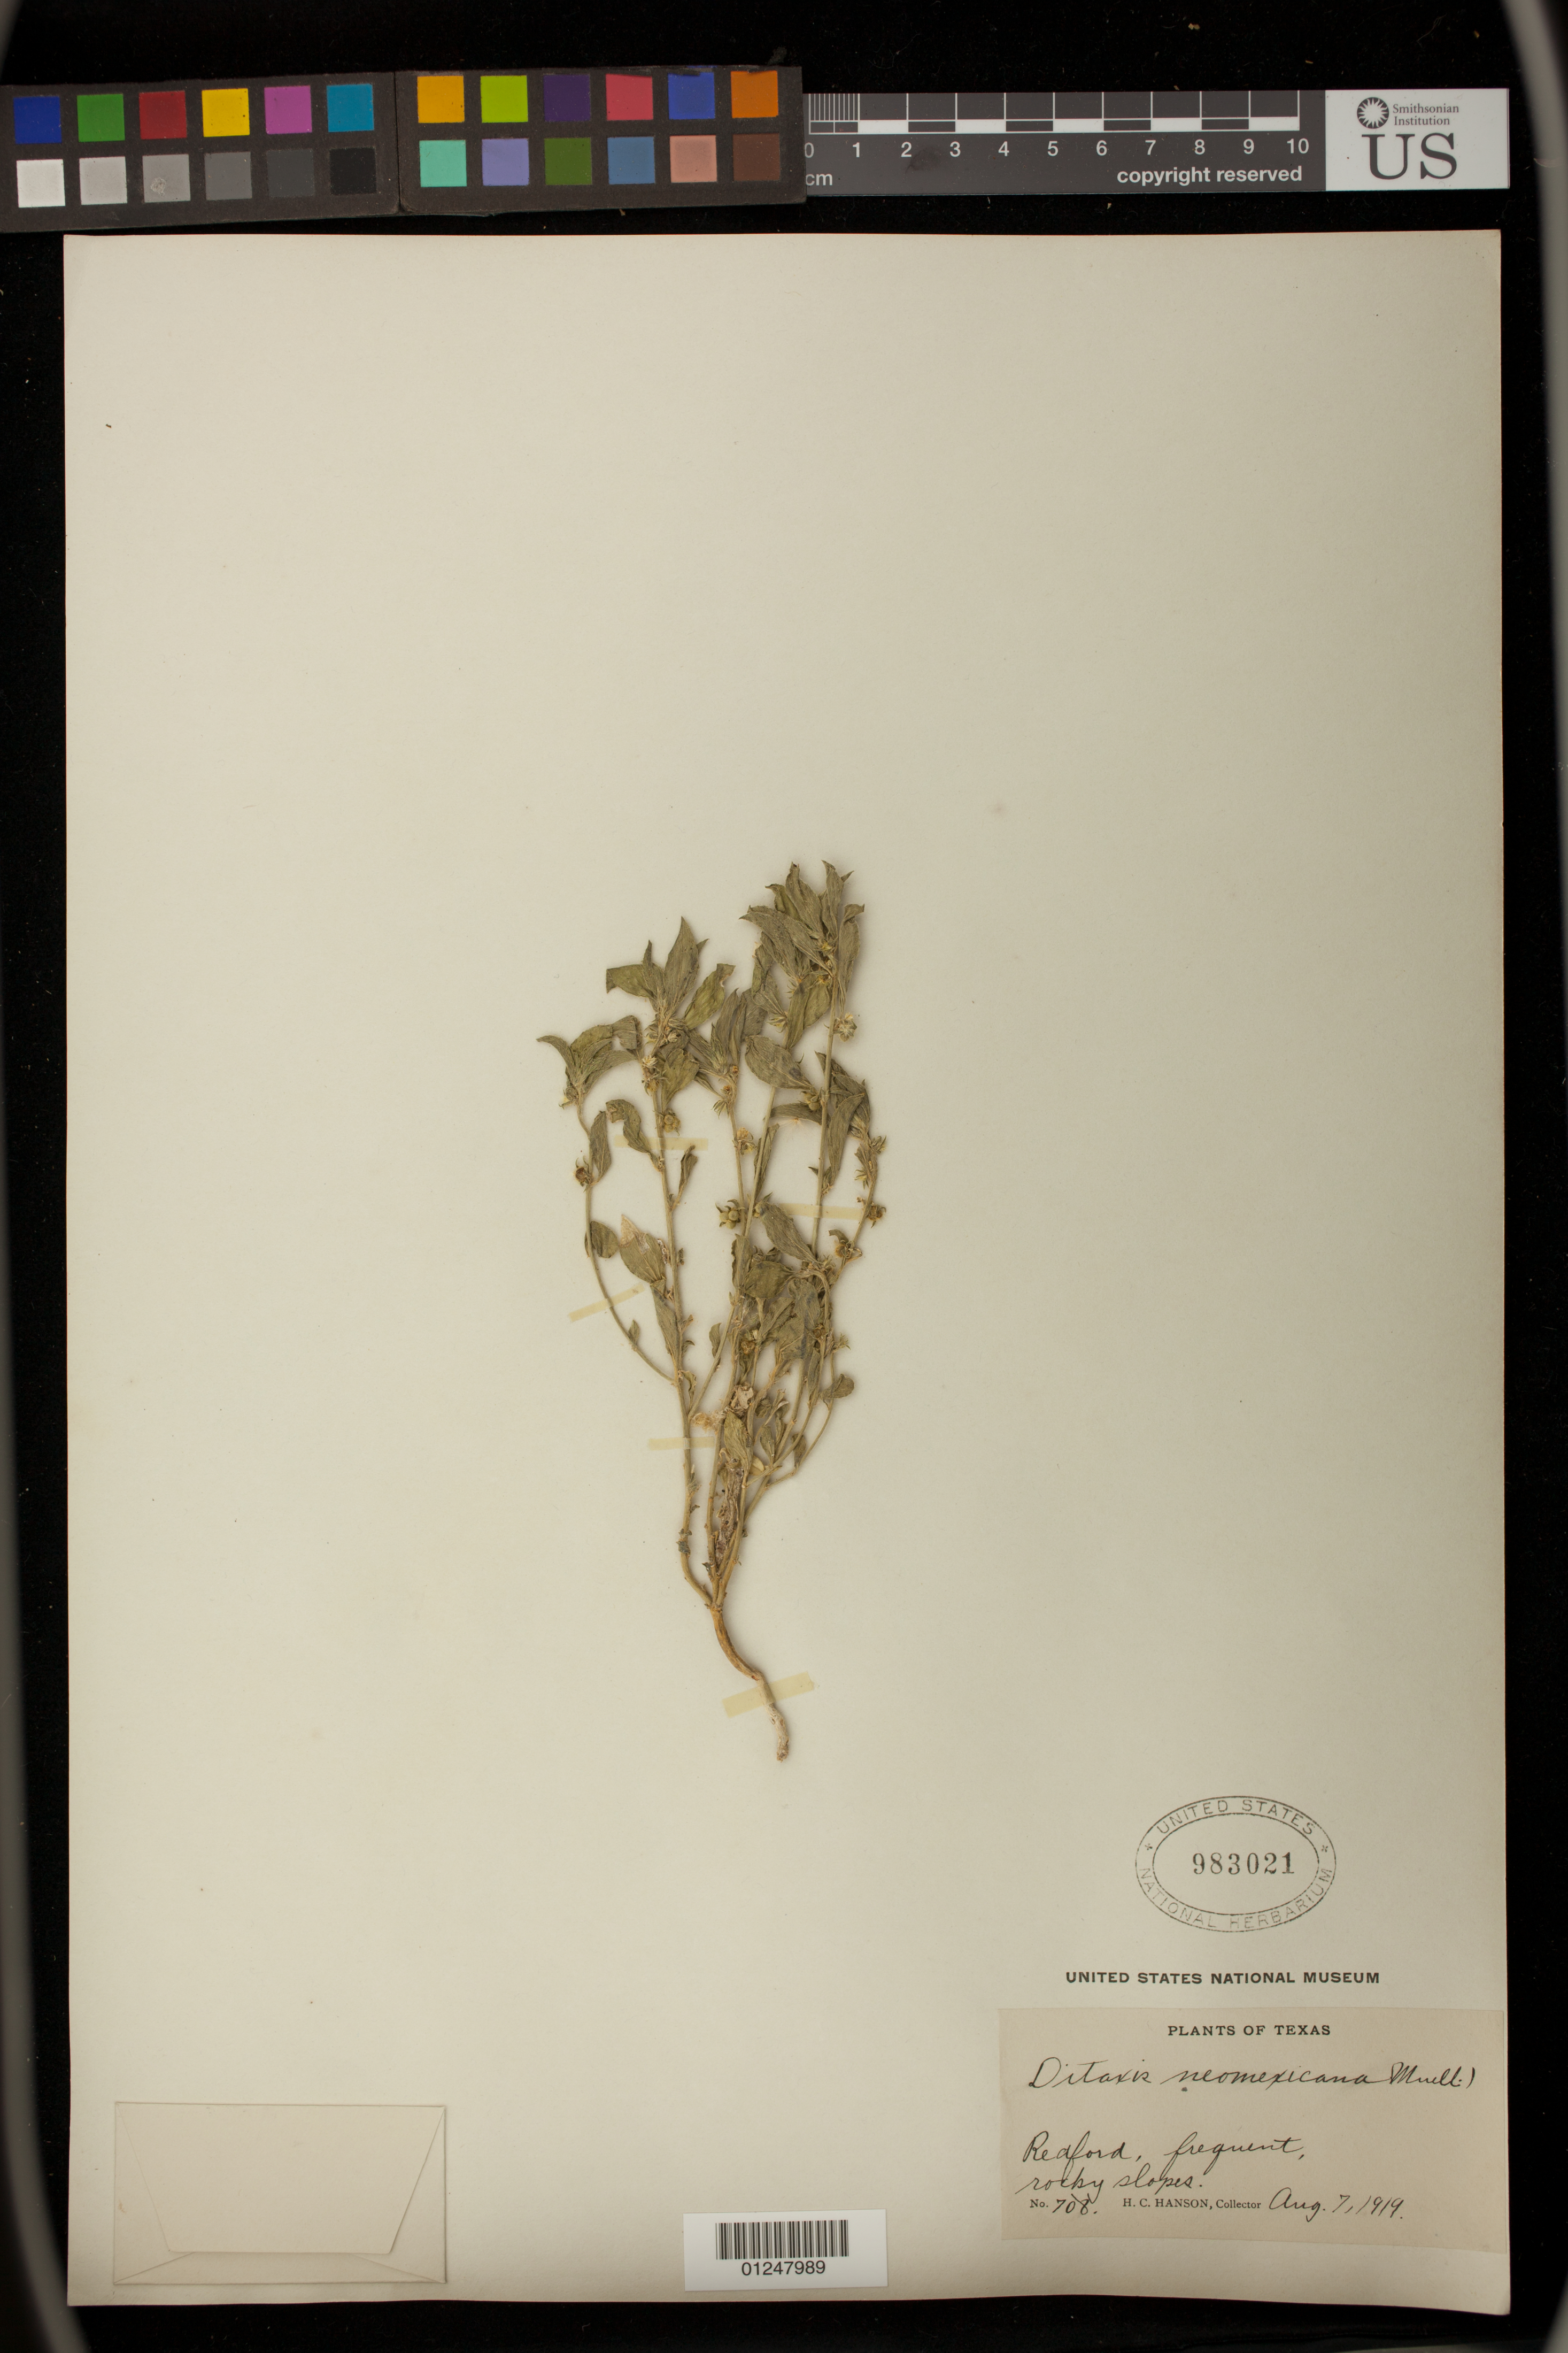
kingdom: Plantae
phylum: Tracheophyta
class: Magnoliopsida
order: Malpighiales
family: Euphorbiaceae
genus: Argythamnia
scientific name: Argythamnia serrata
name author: (Torr.) Müll. Arg.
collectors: H. Hanson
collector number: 708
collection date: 1919-08-07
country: United States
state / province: Texas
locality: Reaford,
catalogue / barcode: US 983021